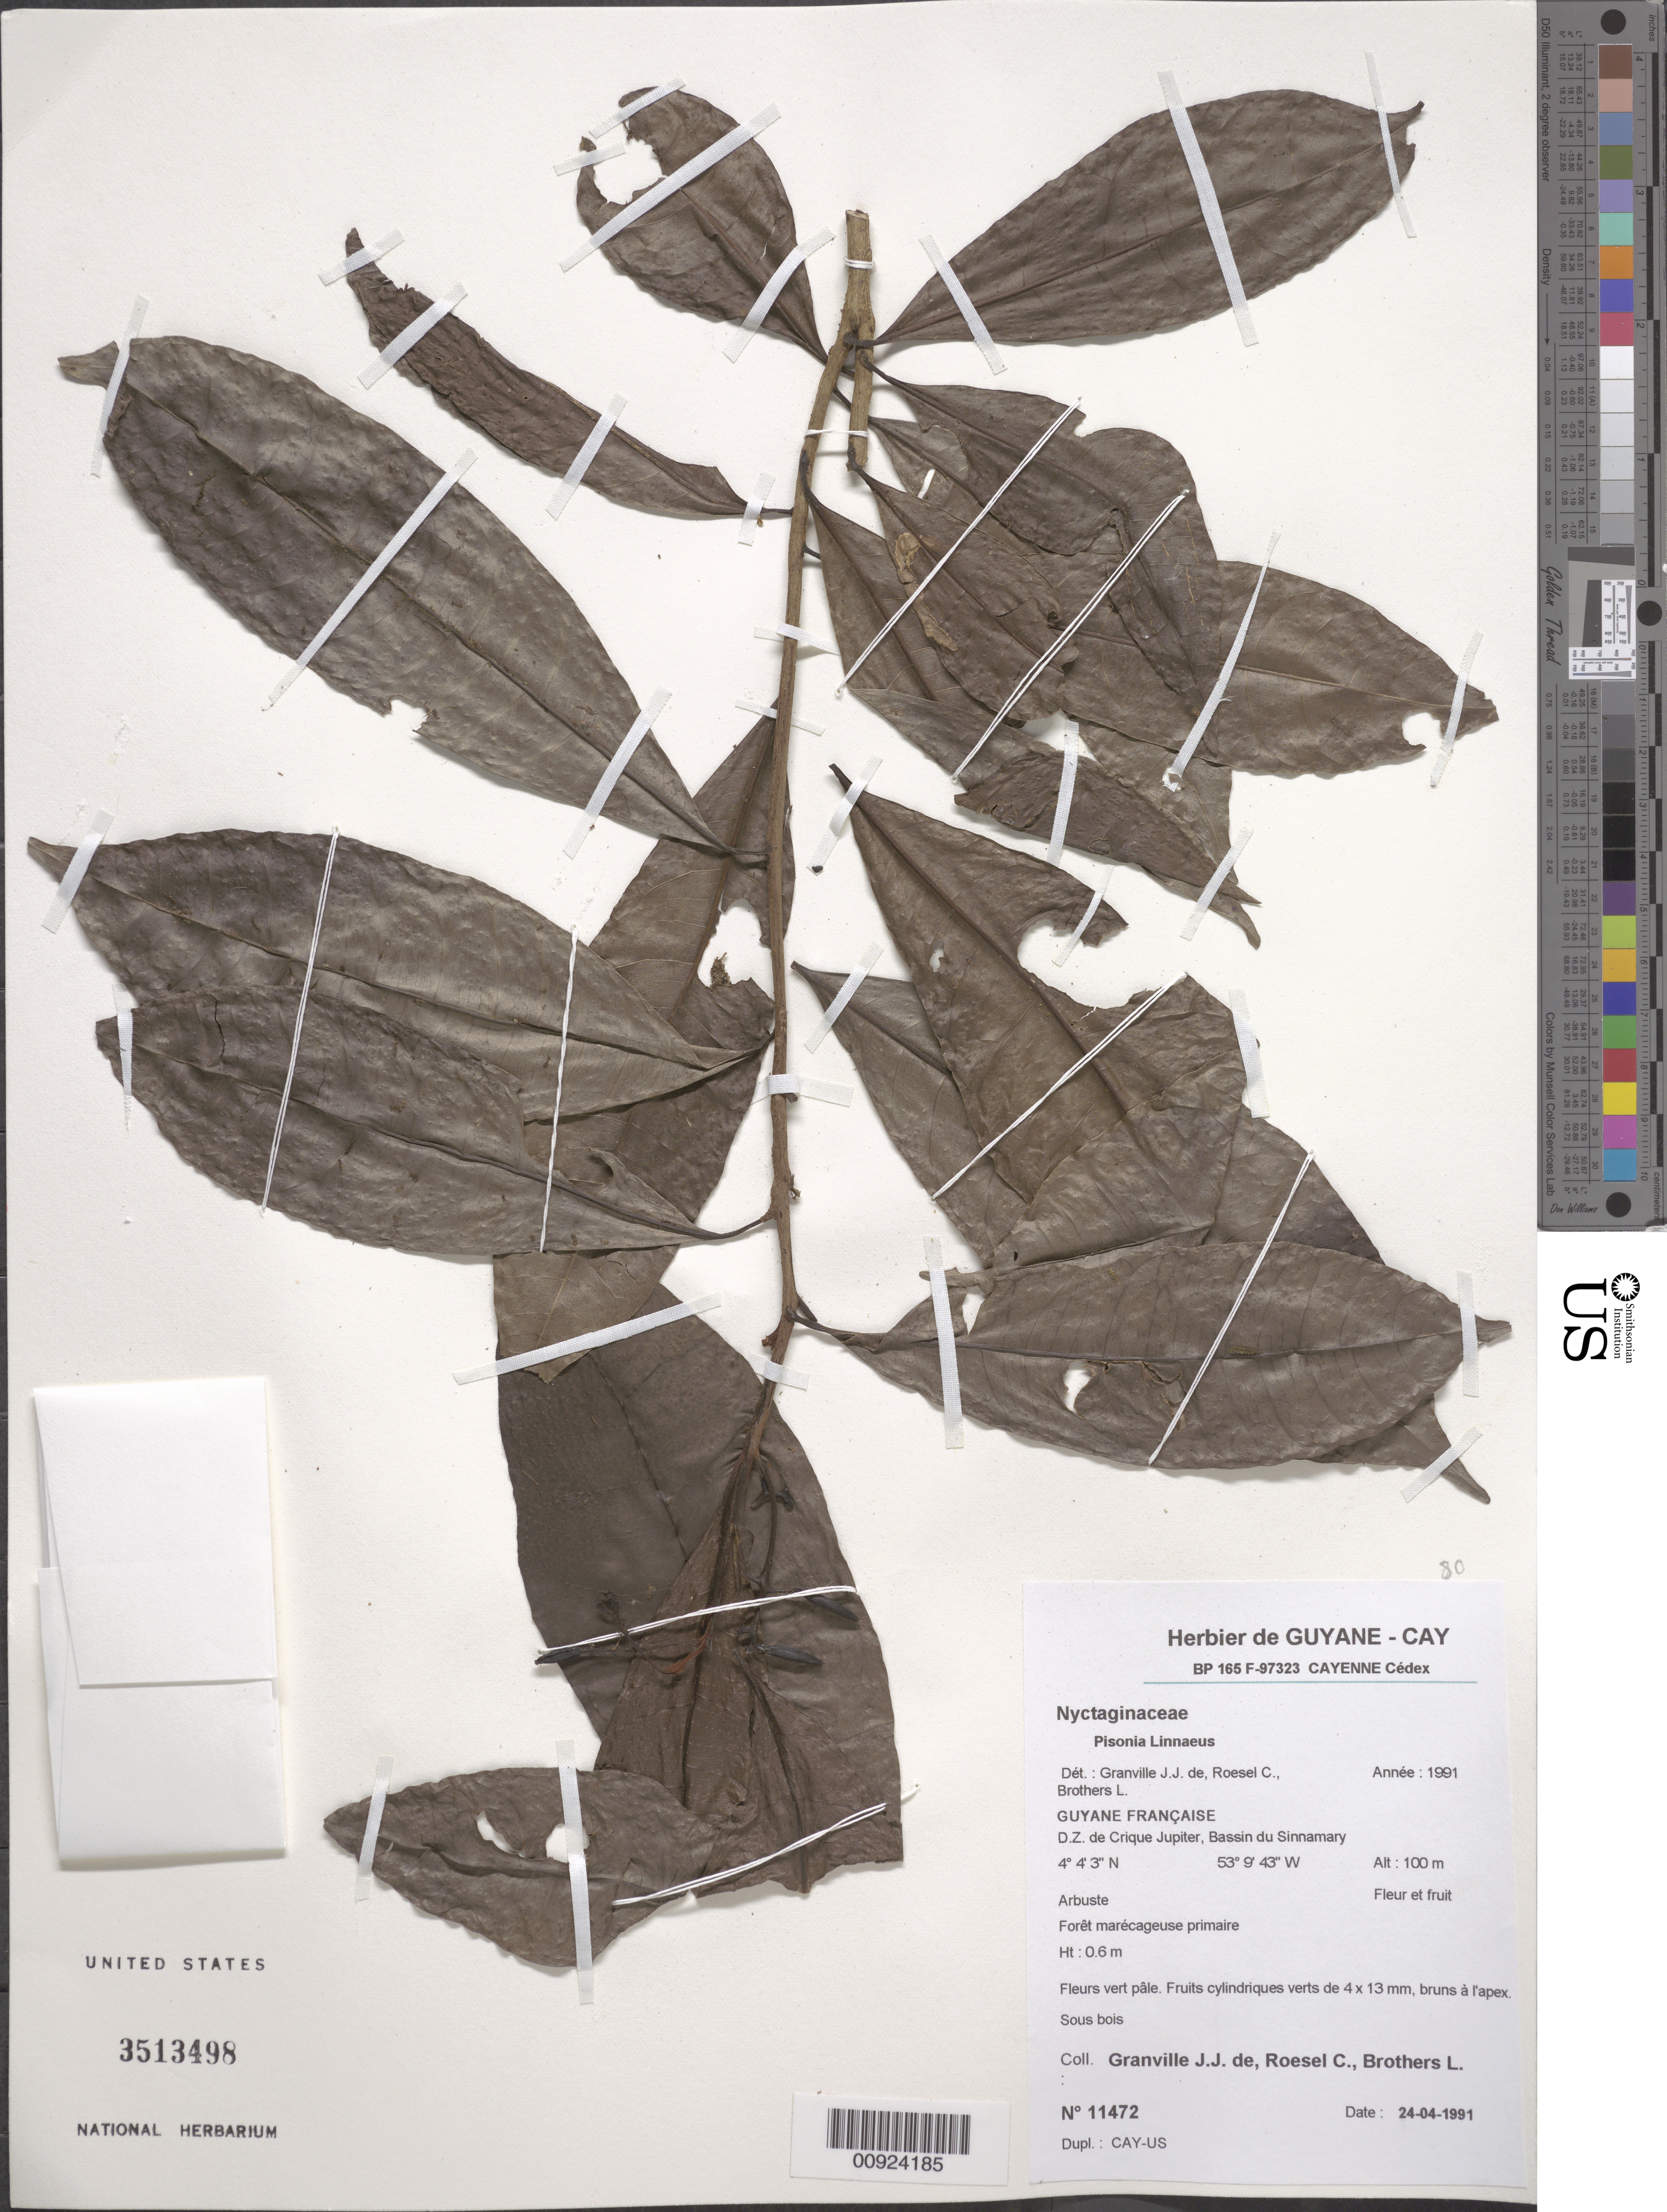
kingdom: Plantae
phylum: Tracheophyta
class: Magnoliopsida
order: Caryophyllales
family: Nyctaginaceae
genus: Pisonia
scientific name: Pisonia sp.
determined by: Granville, J. J.; Roesel, C. S.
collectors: J.-J. de Granville, C. S. Roesel & L. Brothers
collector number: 11472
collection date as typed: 24-Apr-91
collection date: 1991-04-24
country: French Guiana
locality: D.Z. de Crique Jupiter, Bassin du Sinnamary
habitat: Sous bois, foret marecageuse primaire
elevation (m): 100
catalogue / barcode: US 3513498